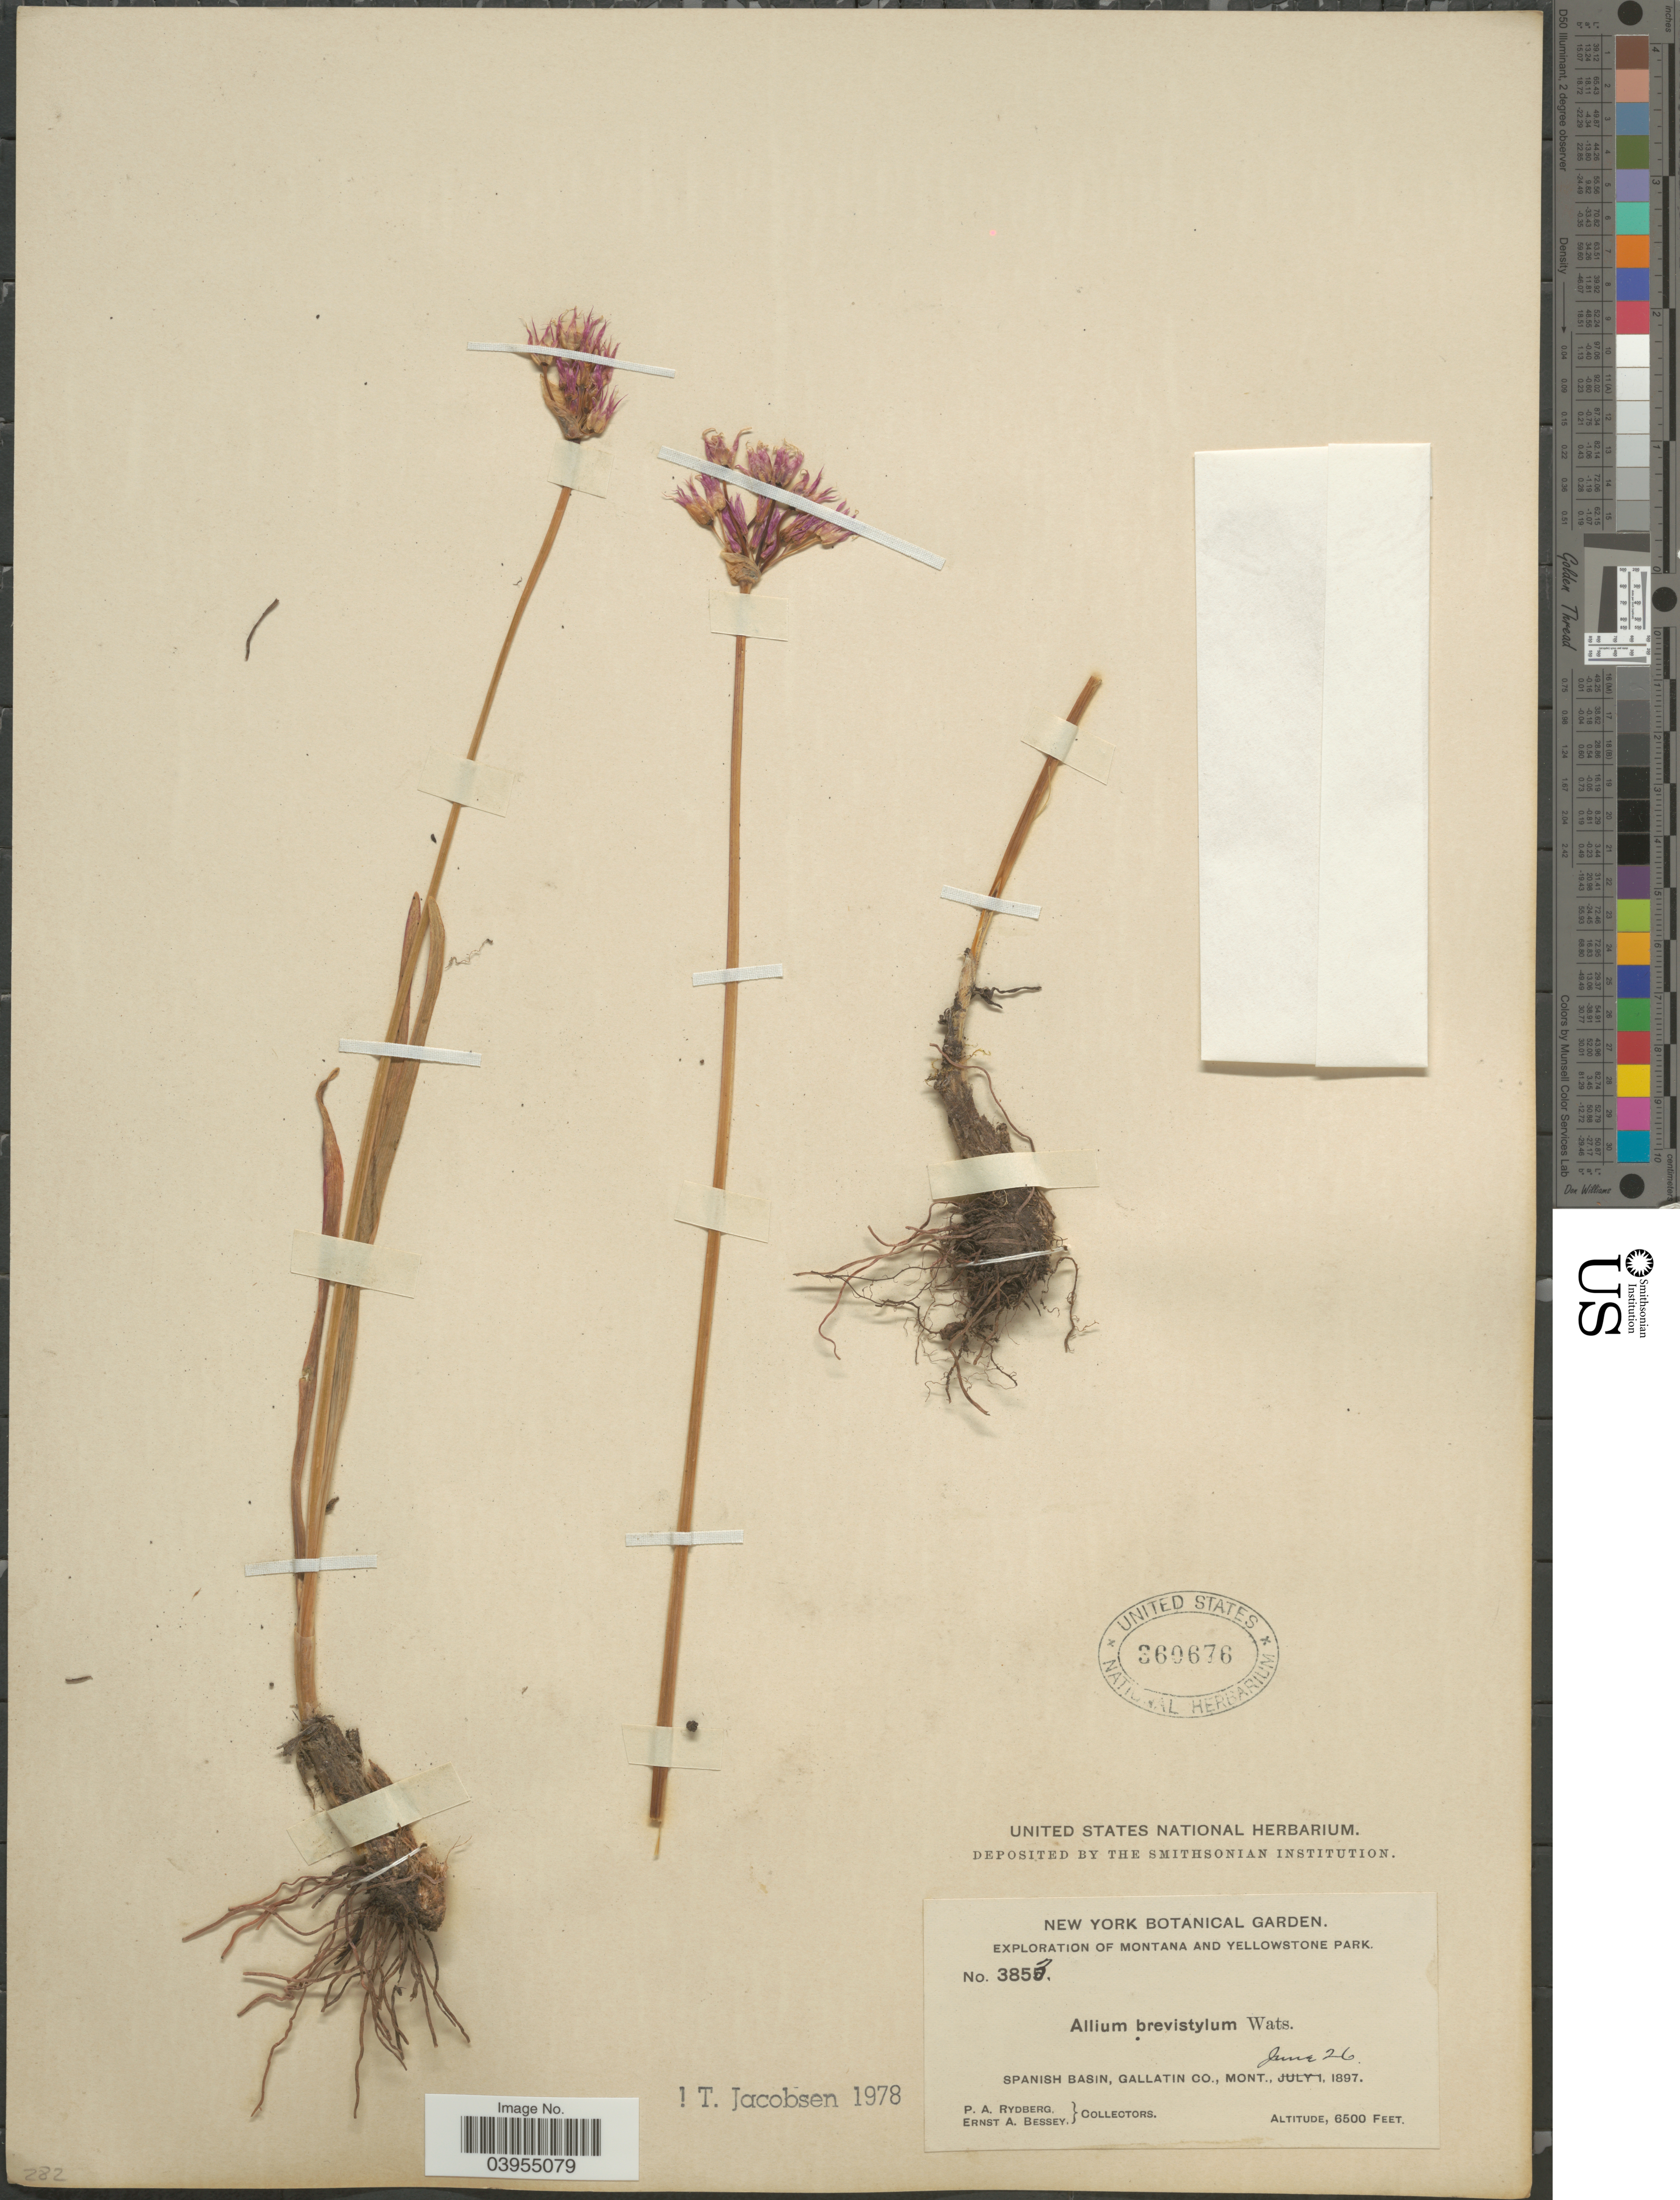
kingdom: Plantae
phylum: Tracheophyta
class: Liliopsida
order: Asparagales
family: Amaryllidaceae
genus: Allium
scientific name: Allium brevistylum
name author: S. Watson in C. King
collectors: P. A. Rydberg & E. A. Bessey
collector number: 3853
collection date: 1897-06-26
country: United States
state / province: Montana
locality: Montana and the Yellowstone Park. Spanish Basin, Gallatin Co.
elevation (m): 1981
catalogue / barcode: US 360676